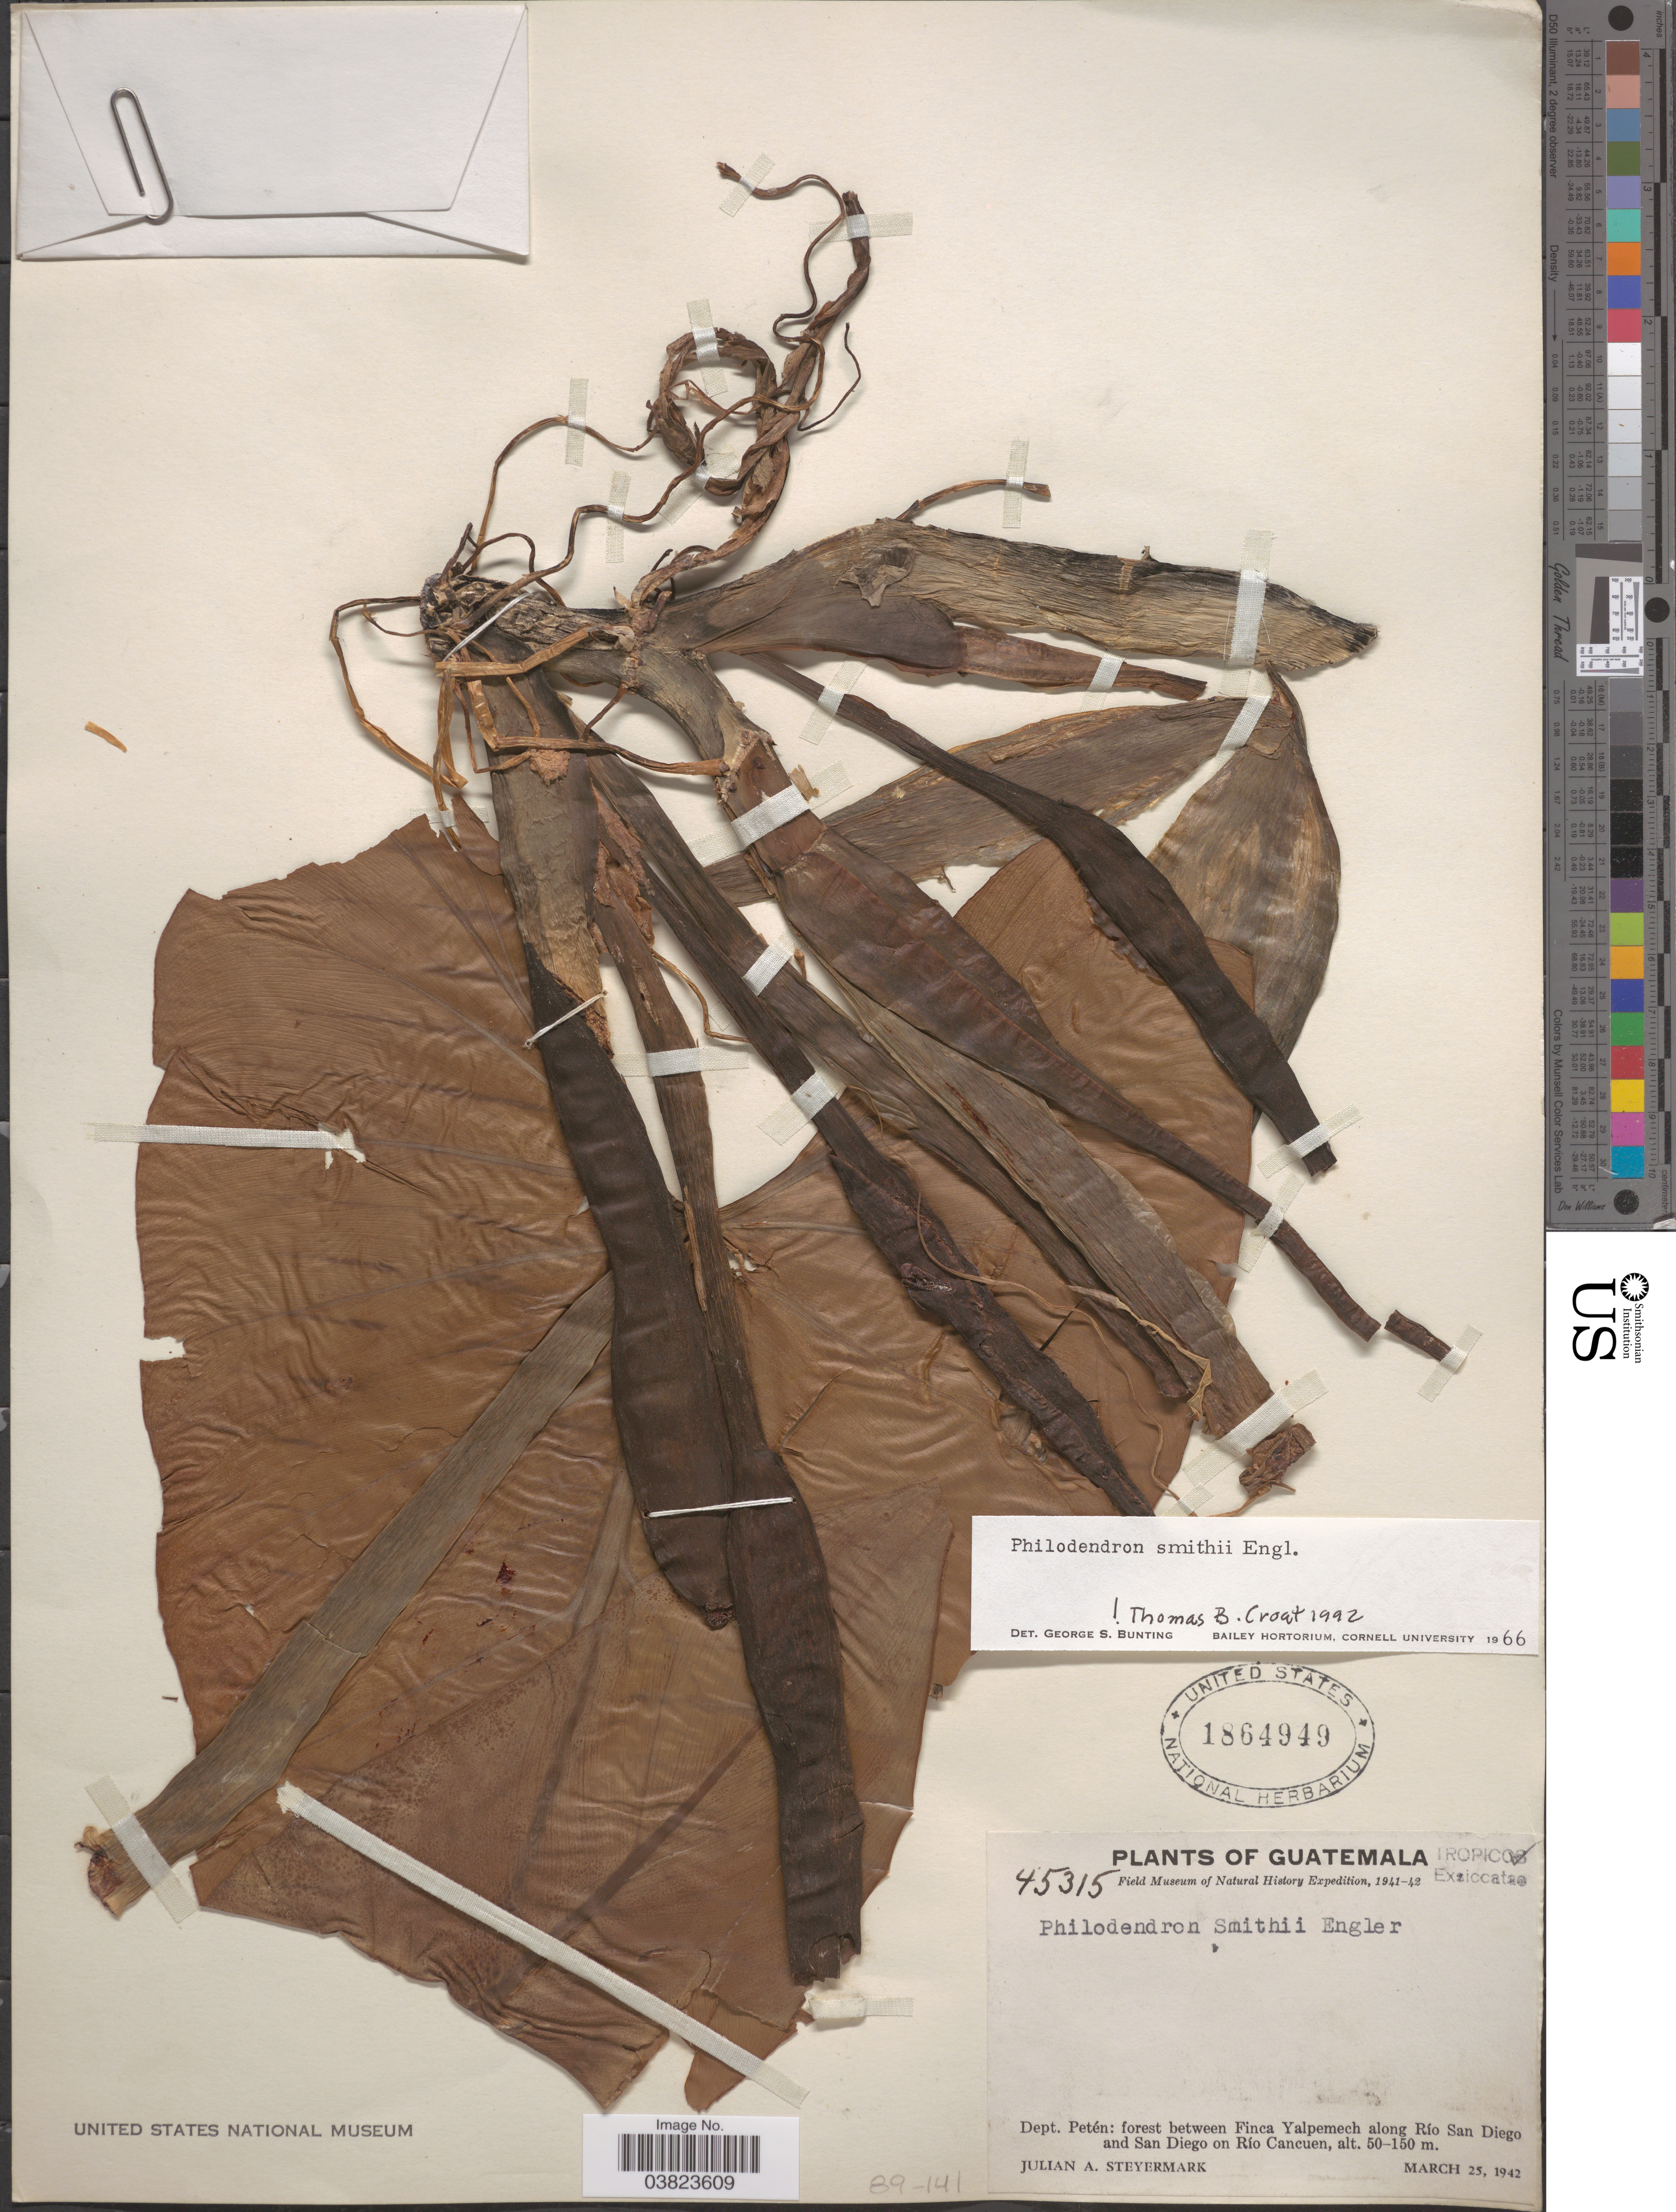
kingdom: Plantae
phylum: Tracheophyta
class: Liliopsida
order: Alismatales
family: Araceae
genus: Philodendron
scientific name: Philodendron smithii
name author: Engl.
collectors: J. Steyermark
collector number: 45315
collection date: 1942-03-25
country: Guatemala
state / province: El Peten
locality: Dept. Petén: forest between Finca Yalpemech along Río San Diego and San Diego on Río Cancuen.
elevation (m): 50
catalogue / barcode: US 1864949